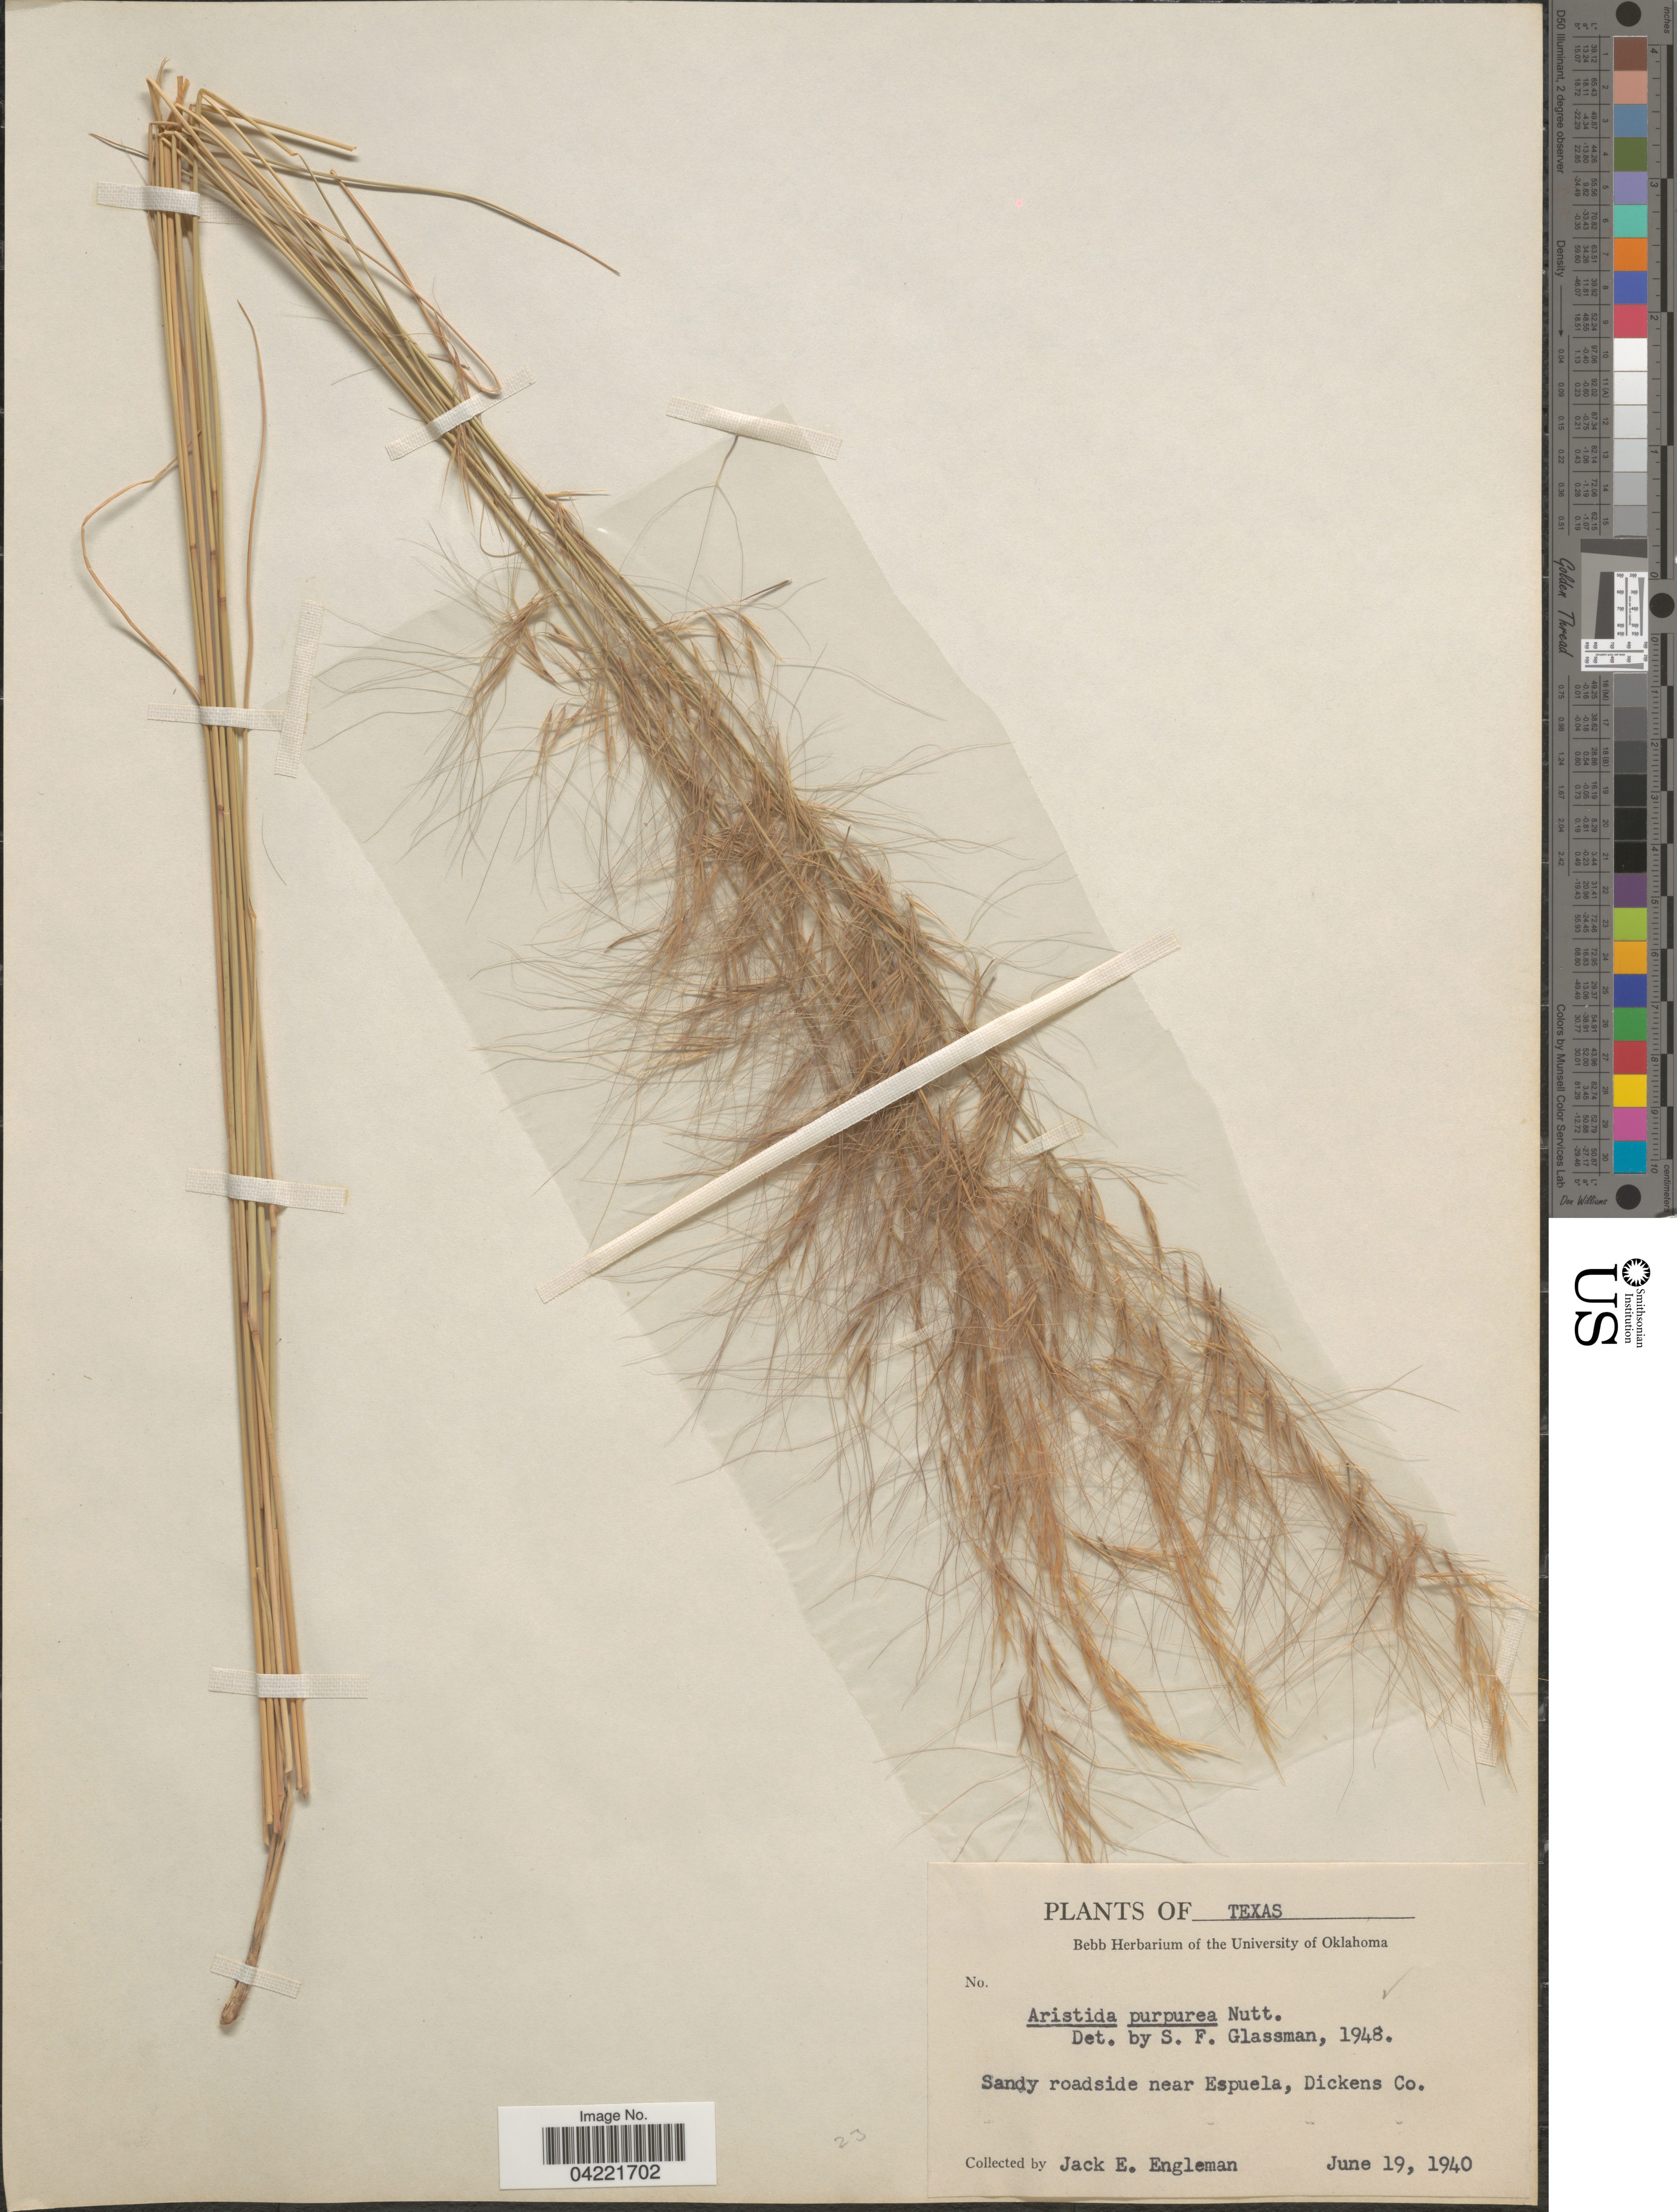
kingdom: Plantae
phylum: Tracheophyta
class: Liliopsida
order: Poales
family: Poaceae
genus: Aristida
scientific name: Aristida purpurea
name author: Nutt.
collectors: J. Engleman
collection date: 1940-06-19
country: United States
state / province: Texas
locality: Sandy roadside near Espuela, Dickens Co.